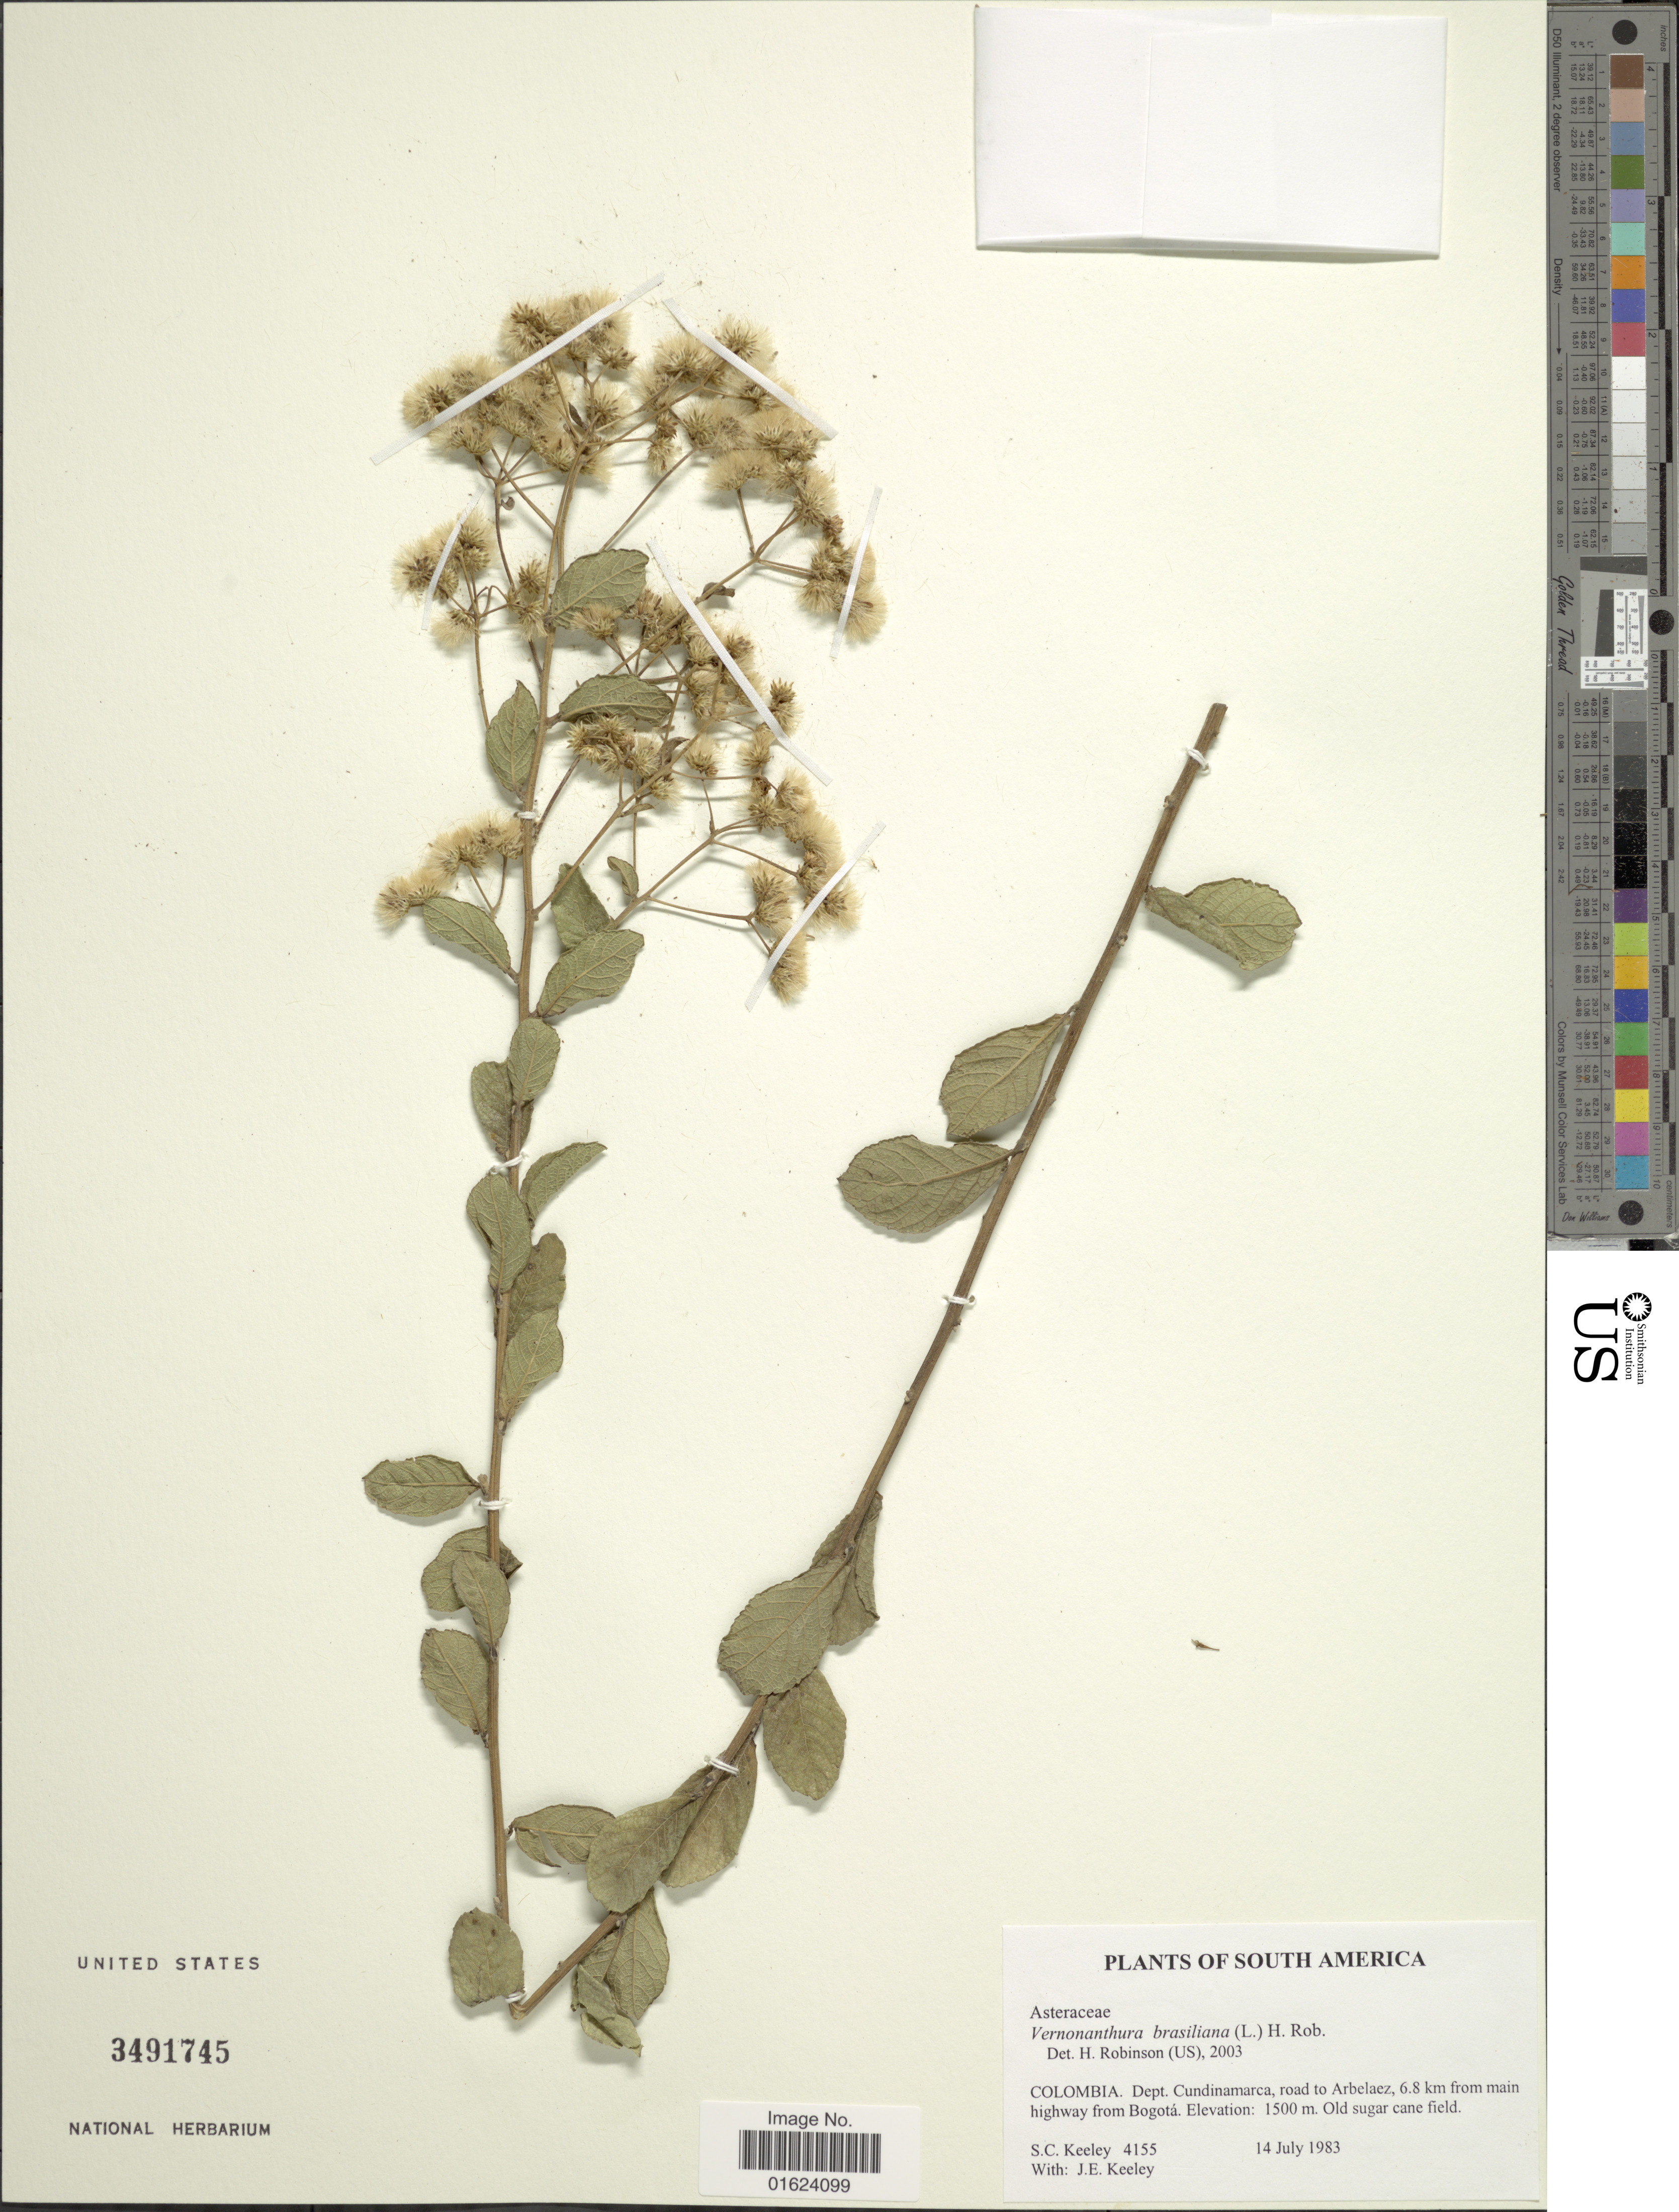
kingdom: Plantae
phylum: Tracheophyta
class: Magnoliopsida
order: Asterales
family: Asteraceae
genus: Vernonia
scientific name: Vernonia brasiliana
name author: (L.) Druce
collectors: S. C. Keeley & J. E. Keeley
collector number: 4155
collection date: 1983-07-14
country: Colombia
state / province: Cundinamarca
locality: Colombia. Dept. Cundinamarca, road to Arbelaez, 6.8 km from main highway from Bogoto.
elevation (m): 1500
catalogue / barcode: US 3491745